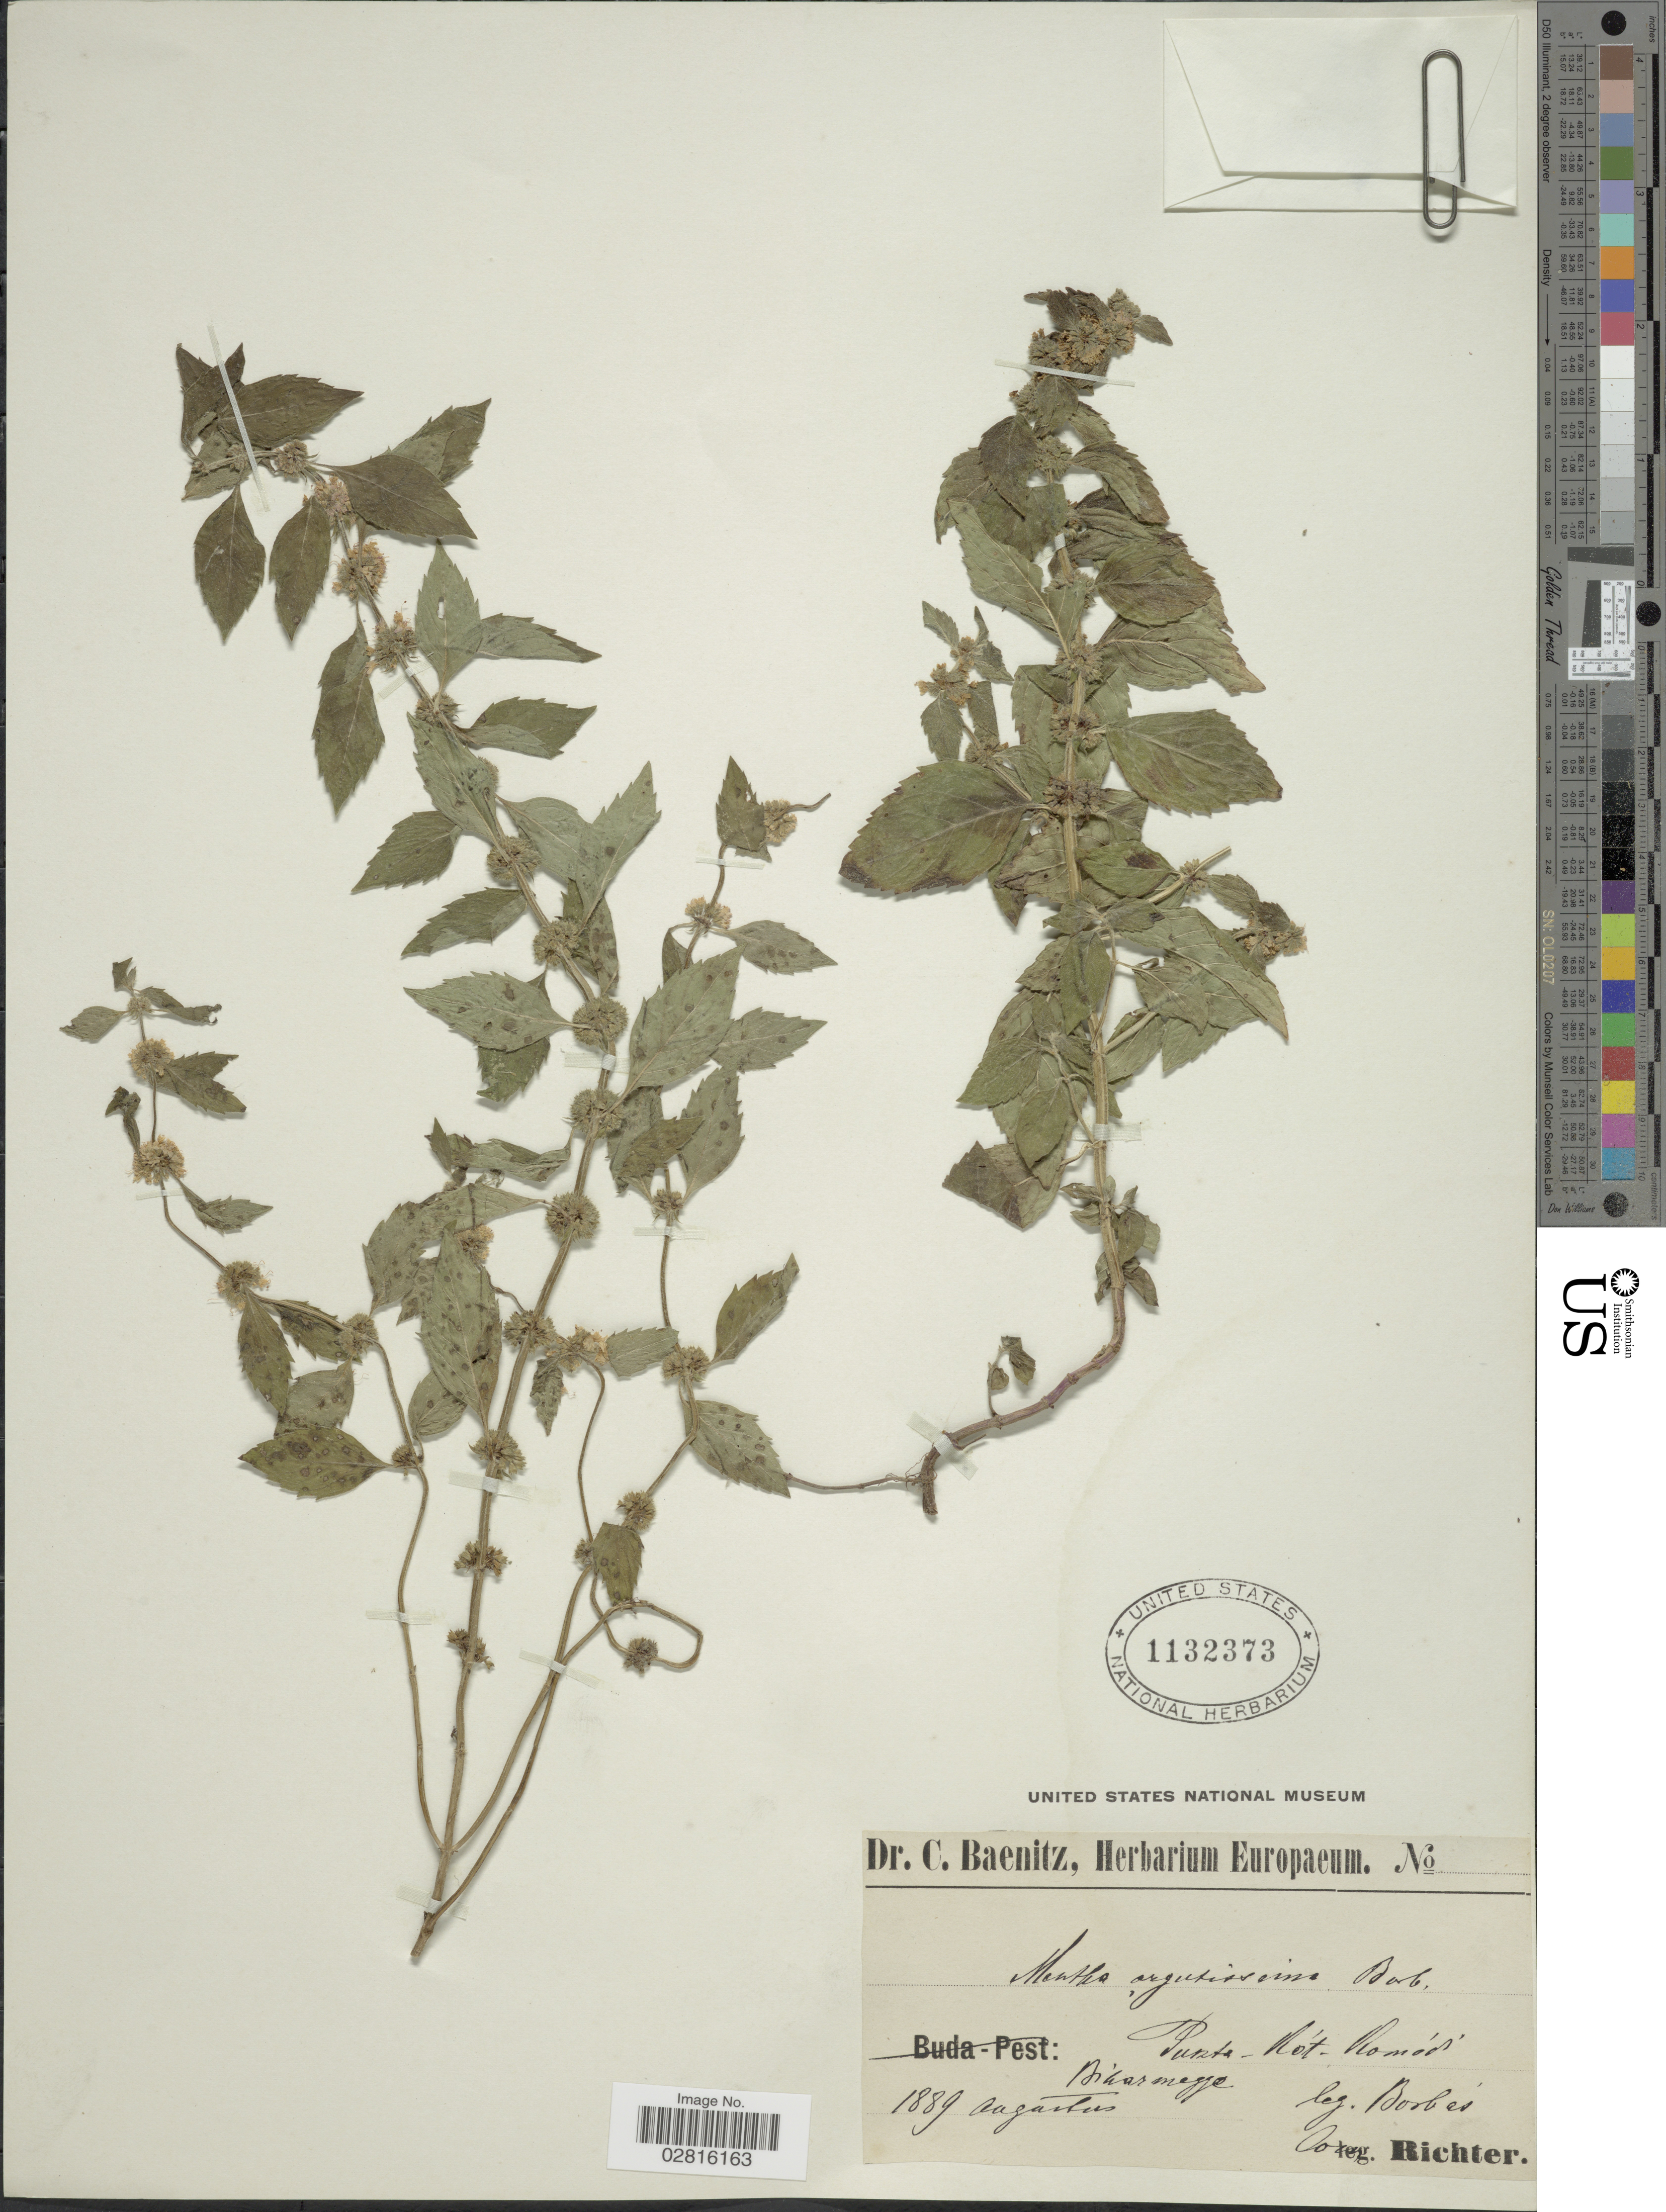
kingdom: Plantae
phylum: Tracheophyta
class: Magnoliopsida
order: Lamiales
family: Lamiaceae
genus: Mentha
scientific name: Mentha arvensis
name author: L.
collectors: V. von Borbás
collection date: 1889-08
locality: Punta-Not-Romods, Biharmegge [interpreted]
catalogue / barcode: US 1132379